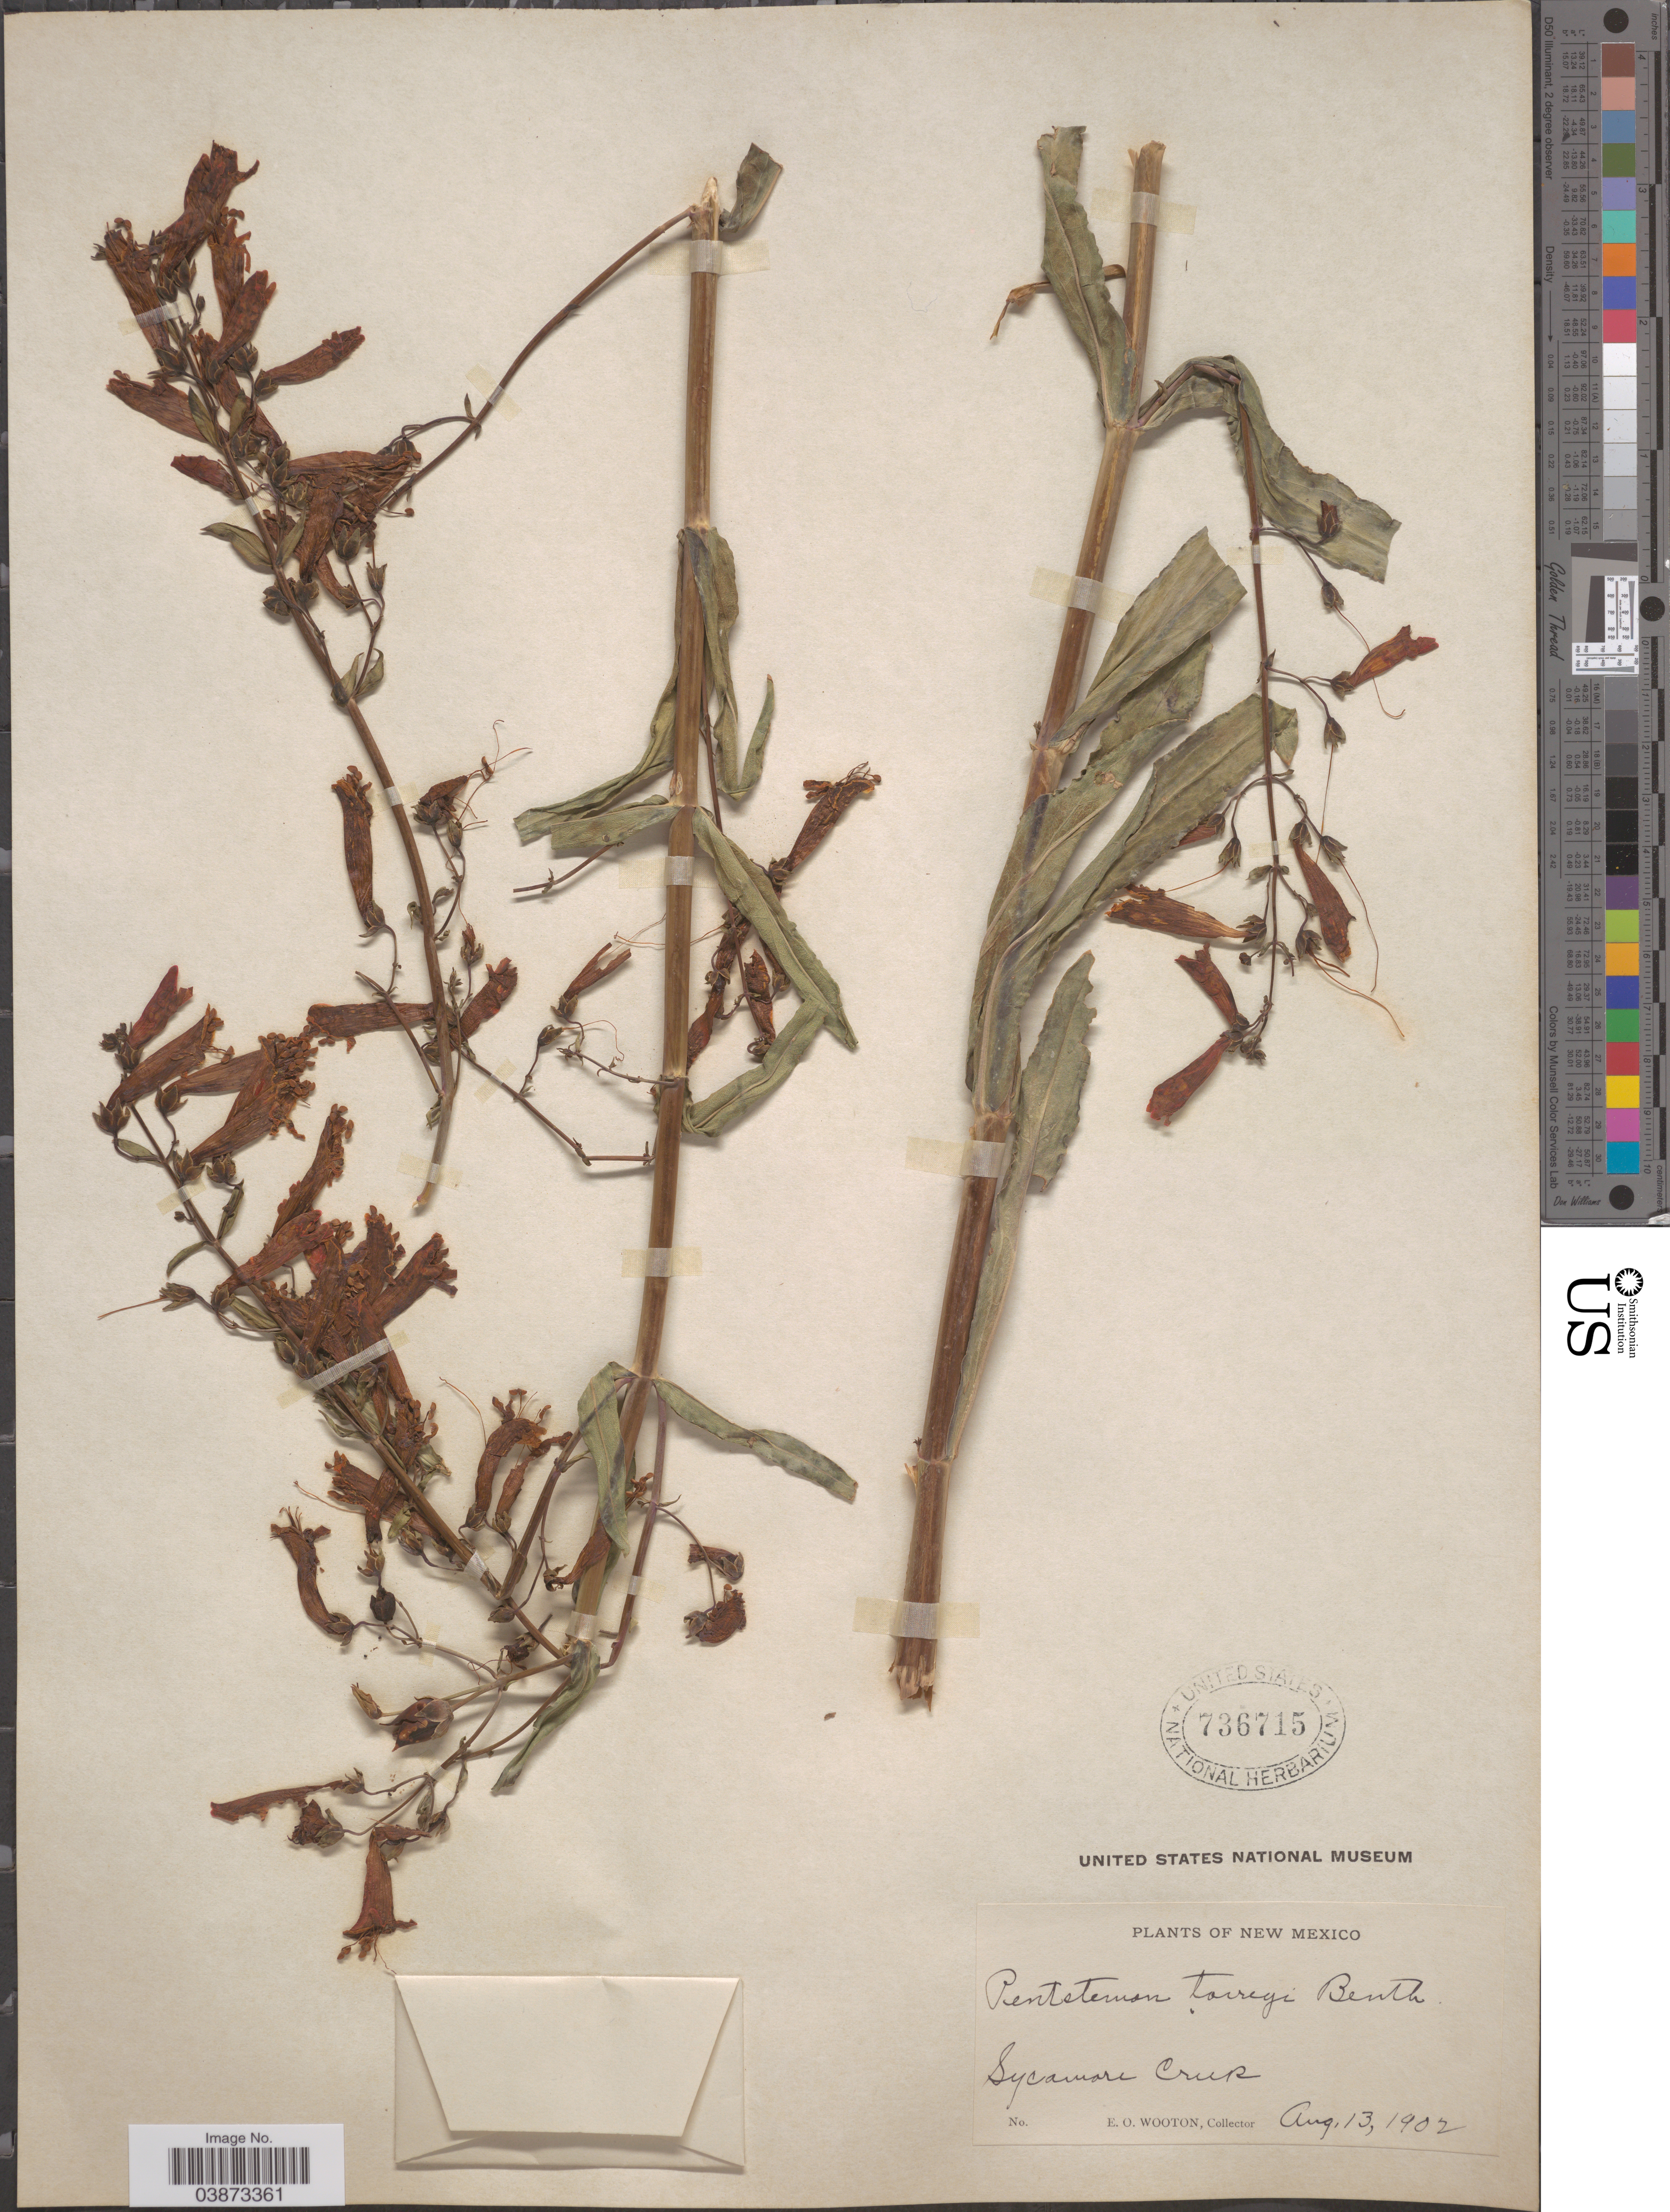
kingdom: Plantae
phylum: Tracheophyta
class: Magnoliopsida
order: Lamiales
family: Plantaginaceae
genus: Penstemon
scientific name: Penstemon barbatus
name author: (Cav.) Roth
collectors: E. O. Wooton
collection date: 1902-08-13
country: United States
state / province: New Mexico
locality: Sycamore Creek.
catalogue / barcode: US 736715